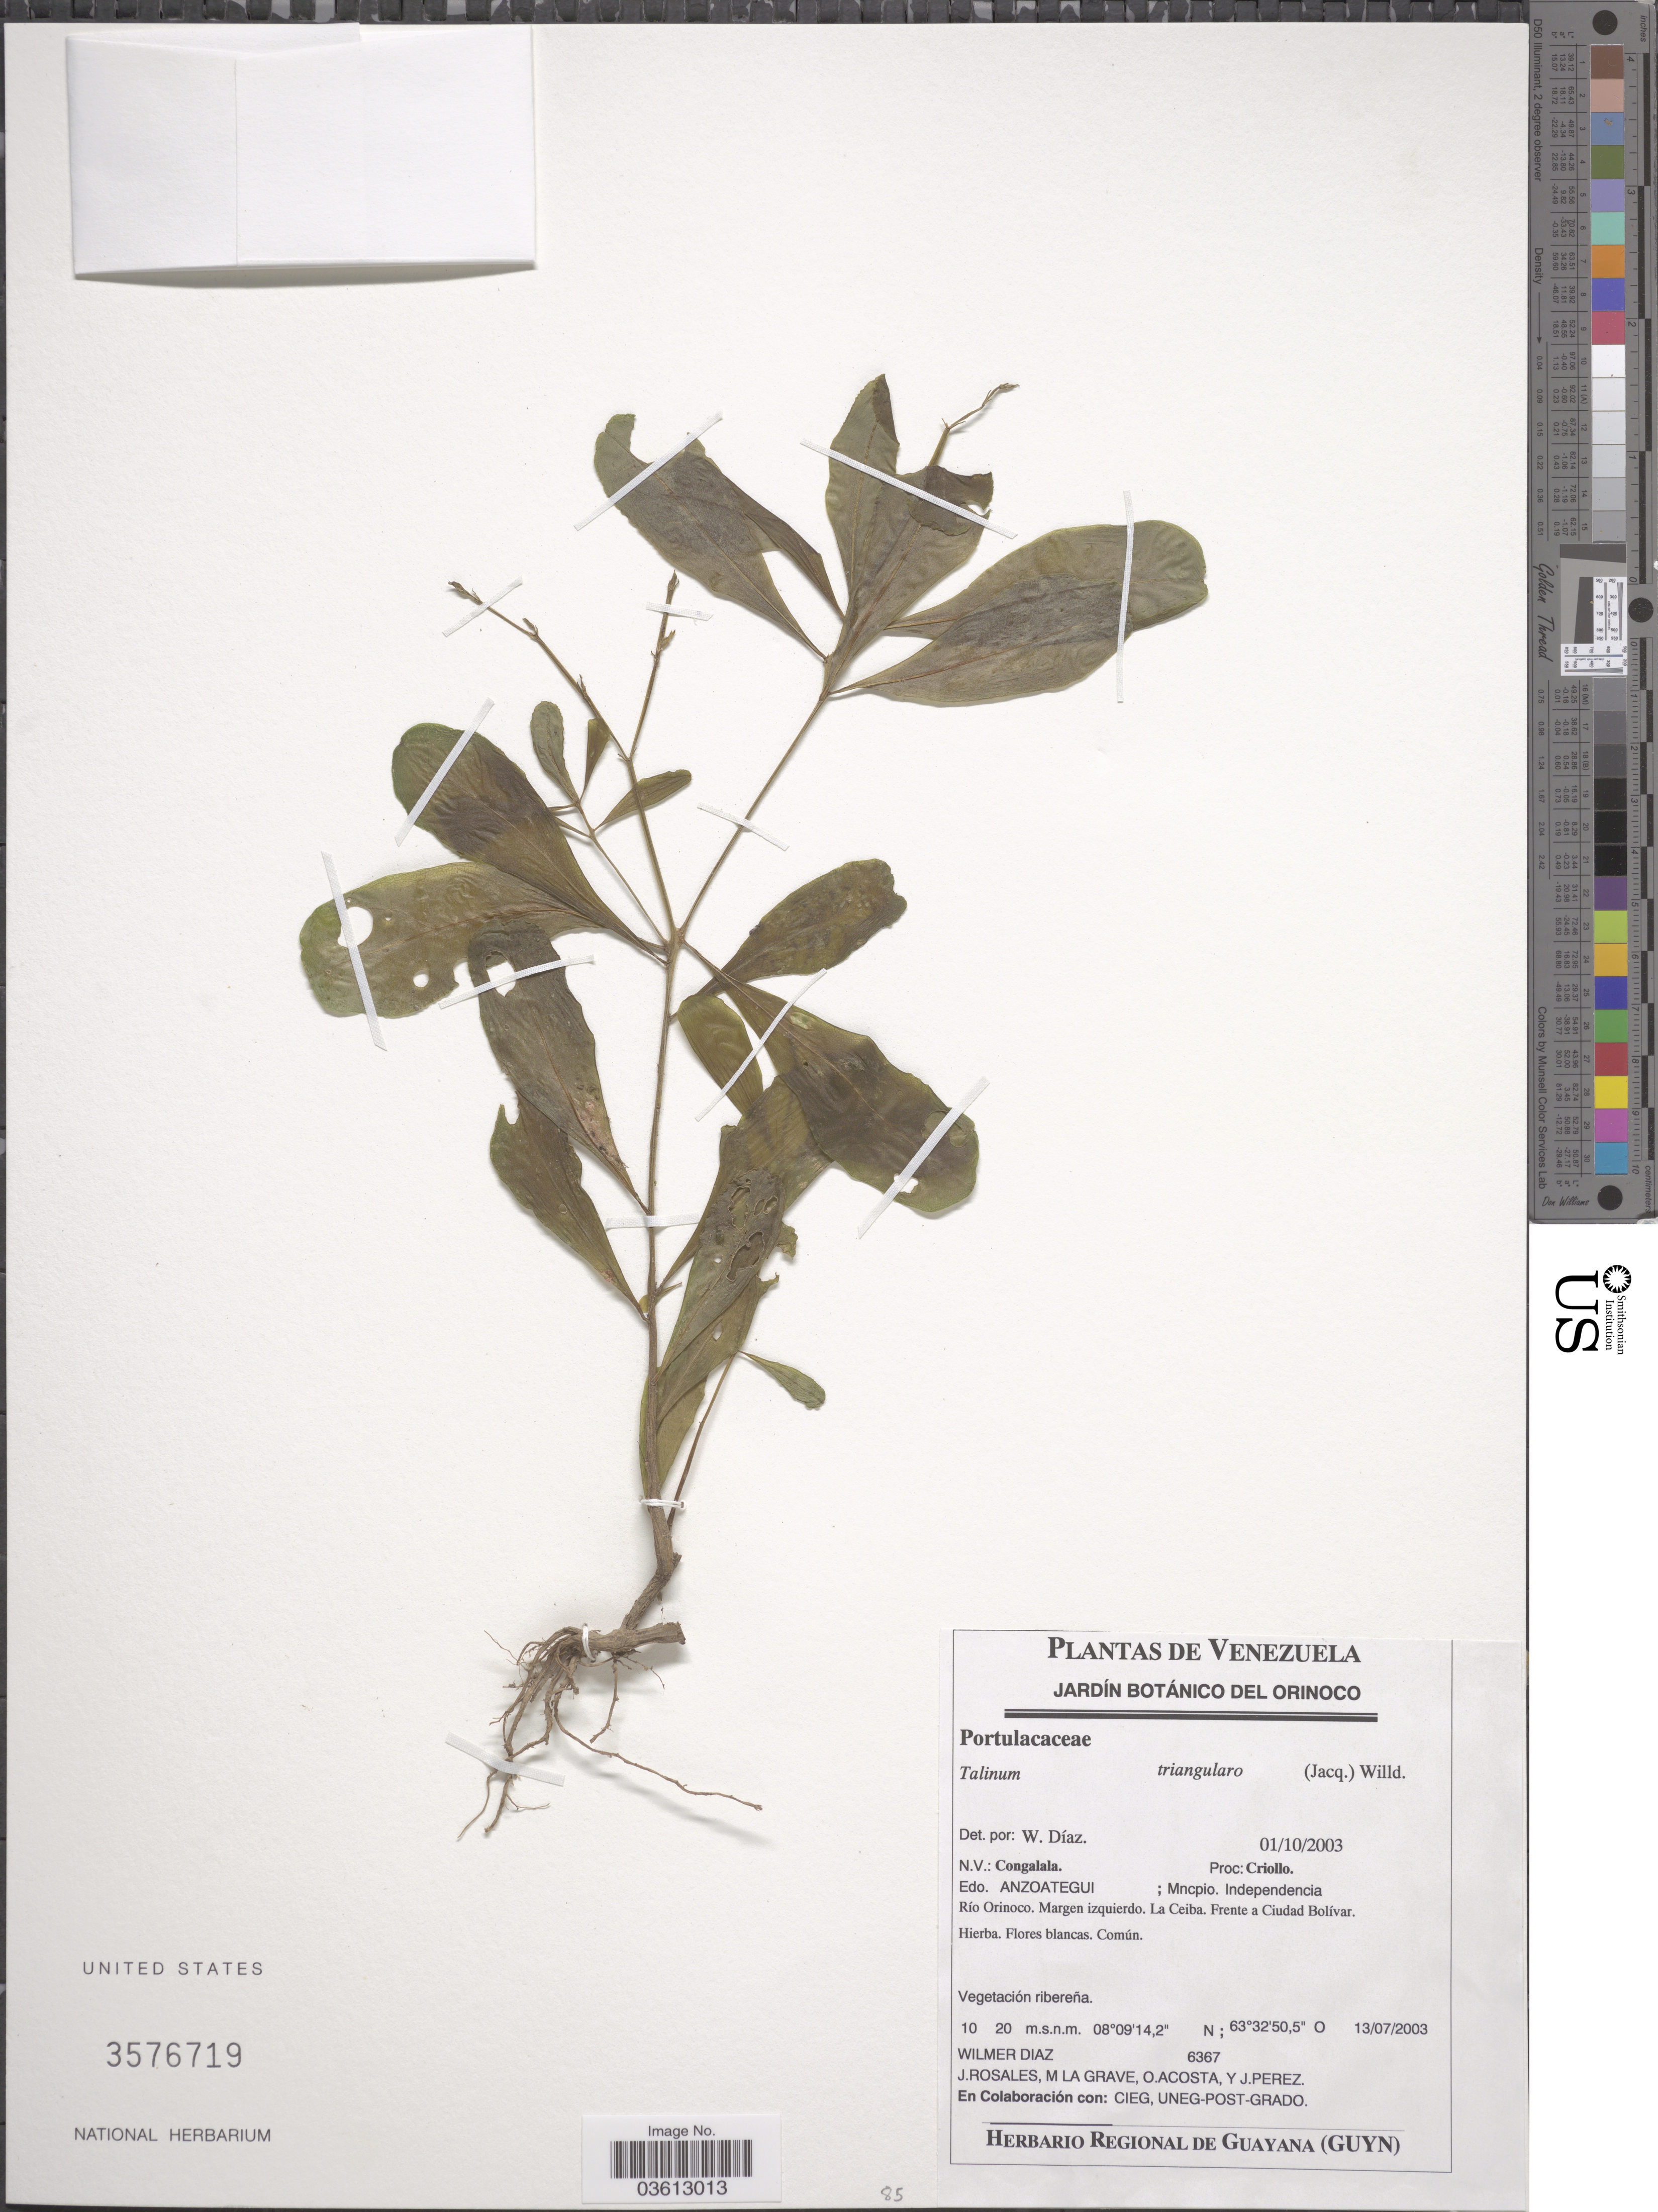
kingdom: Plantae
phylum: Tracheophyta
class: Magnoliopsida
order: Caryophyllales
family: Talinaceae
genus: Talinum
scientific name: Talinum fruticosum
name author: (L.) Juss.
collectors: W. Díaz P., J. Rosales, M. La Grave, O. Acosta & J. Perez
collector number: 6367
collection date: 2003-07-13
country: Venezuela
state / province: Anzoategui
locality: Mncpio. Independencia. Río Orinoco. Margen izquierdo. La Ceiba. Frente a Ciudad Bolívar.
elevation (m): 10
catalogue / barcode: US 3576719